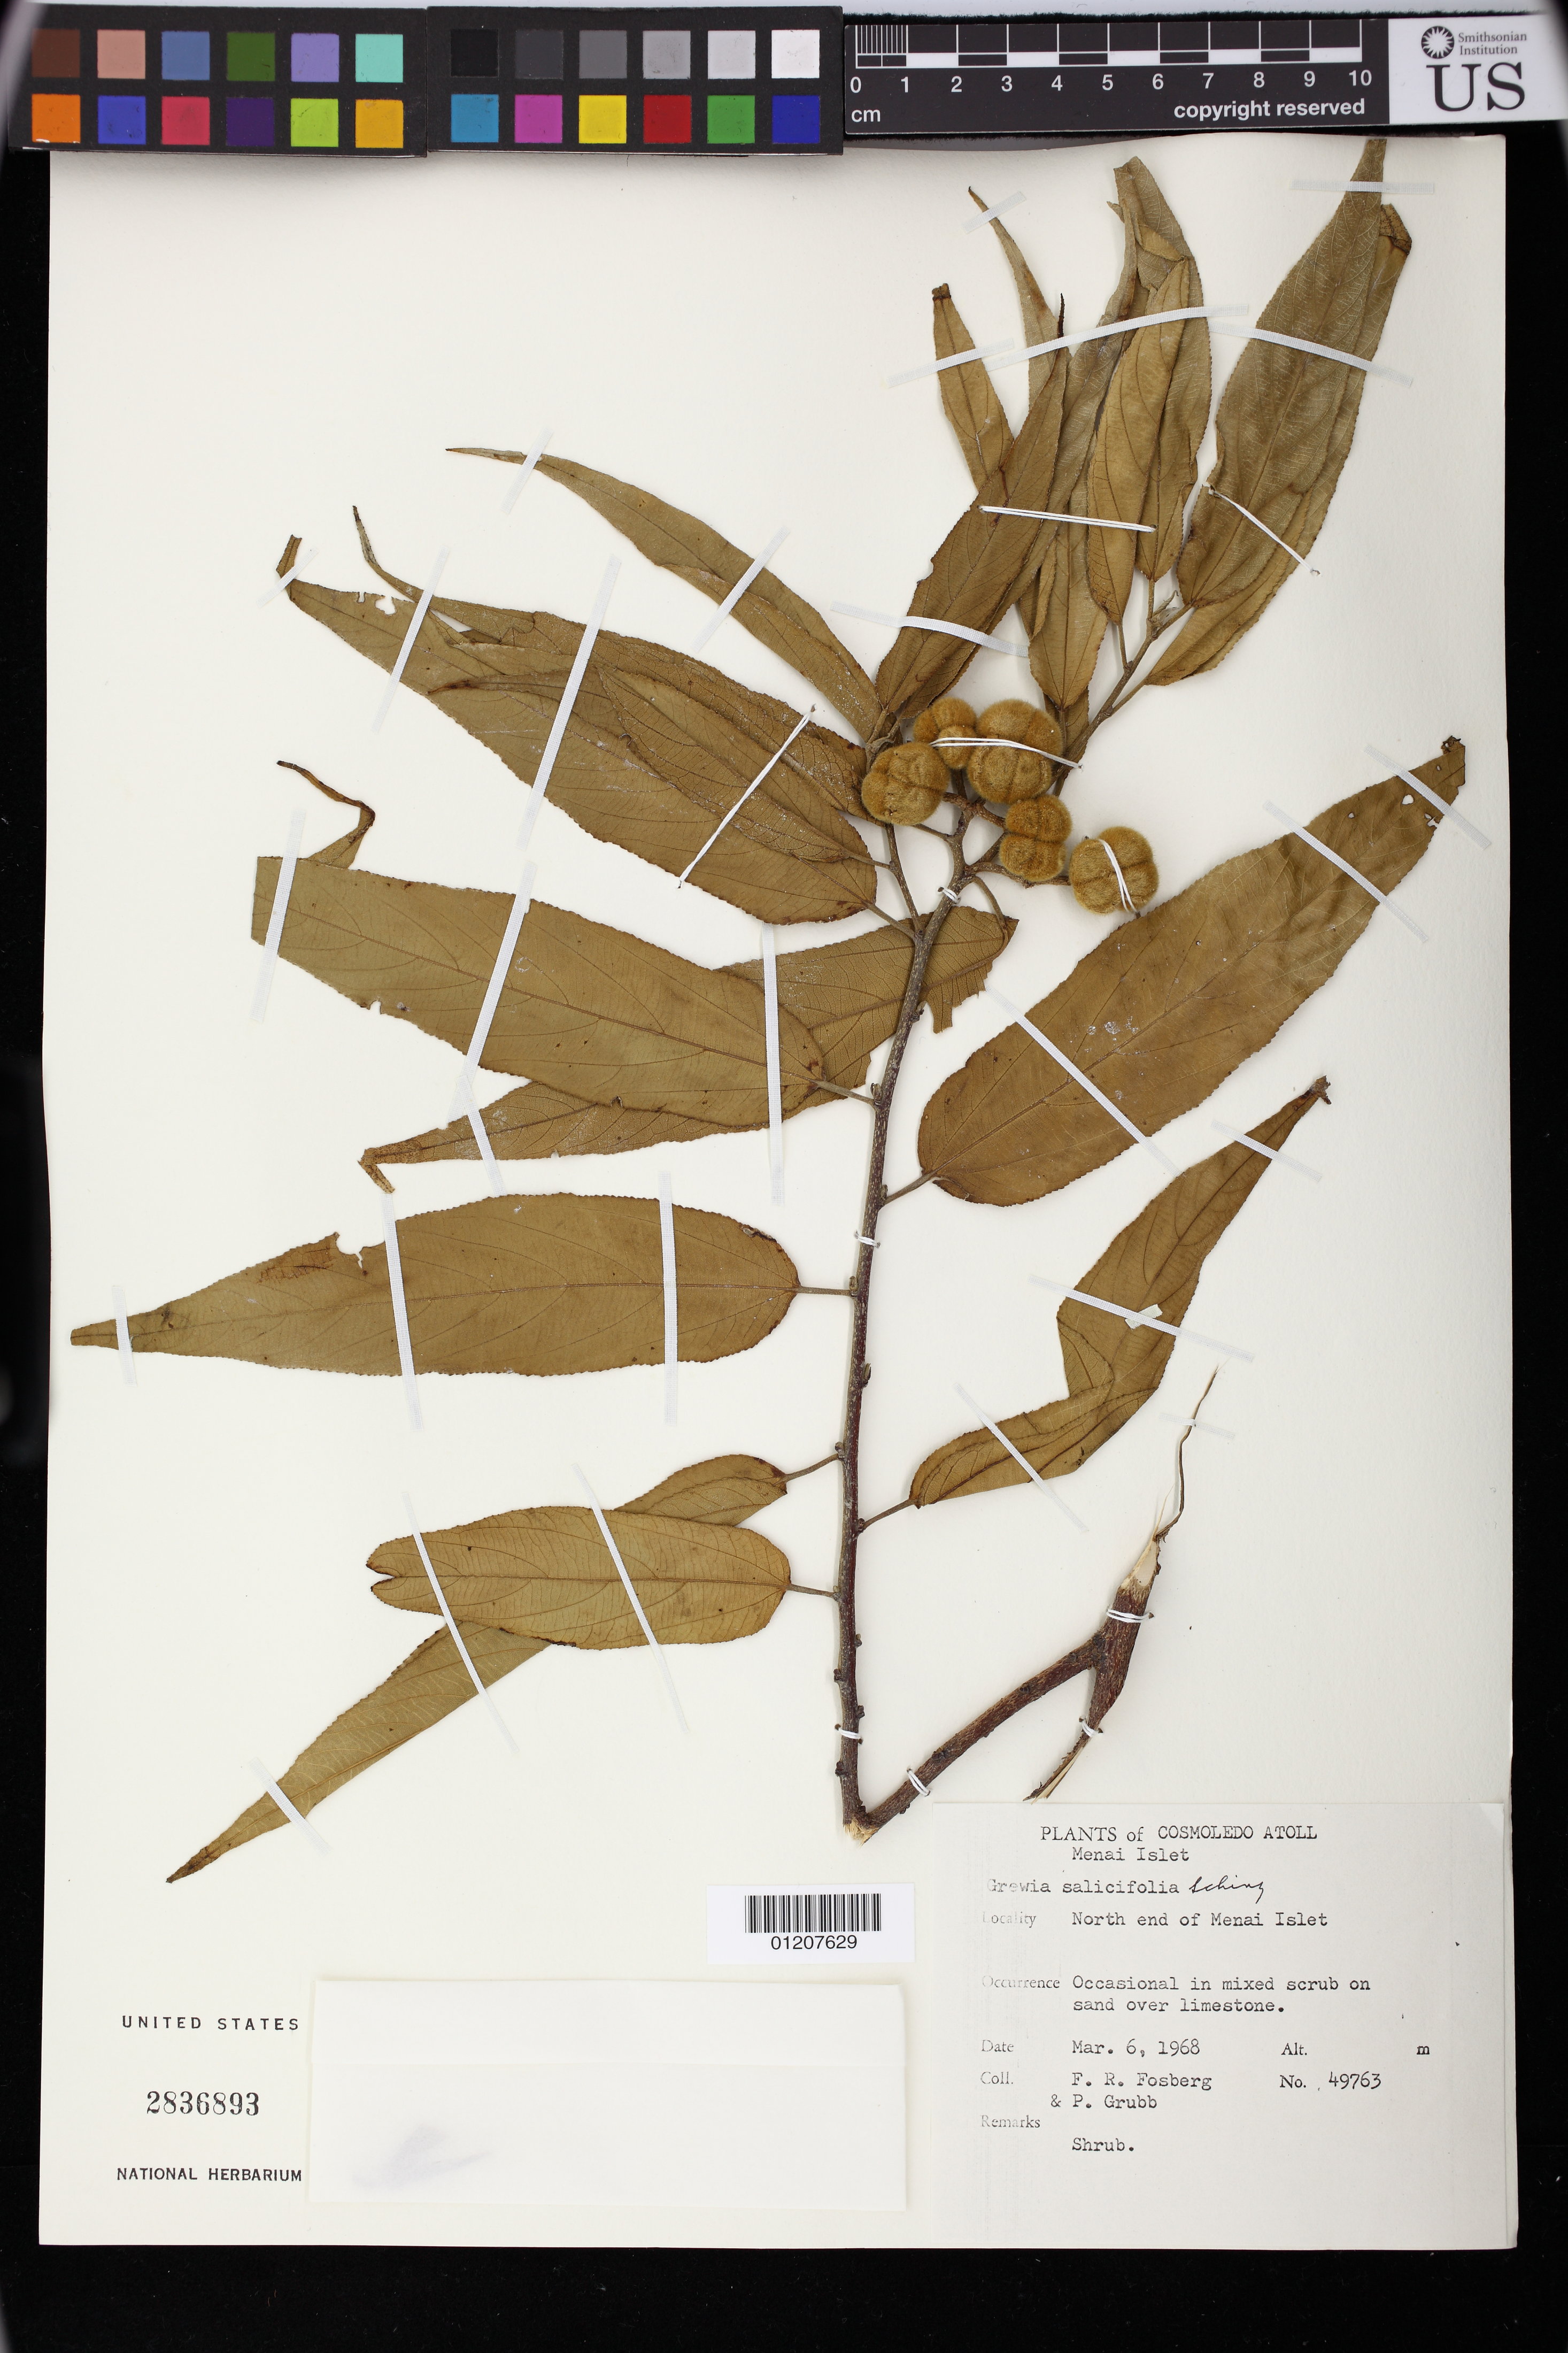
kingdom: Plantae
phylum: Tracheophyta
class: Magnoliopsida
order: Malvales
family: Malvaceae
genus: Grewia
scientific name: Grewia salicifolia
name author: Schinz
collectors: F. R. Fosberg & P. J. Grubb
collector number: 49763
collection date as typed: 03 Jun 1968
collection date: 1968-06-03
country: Seychelles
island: Cosmoledo Atoll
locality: Cosmoledo Atoll: North end of Menai Islet. Occasional occurrence in mixed scrub on sand over limestone.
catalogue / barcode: US 2836893